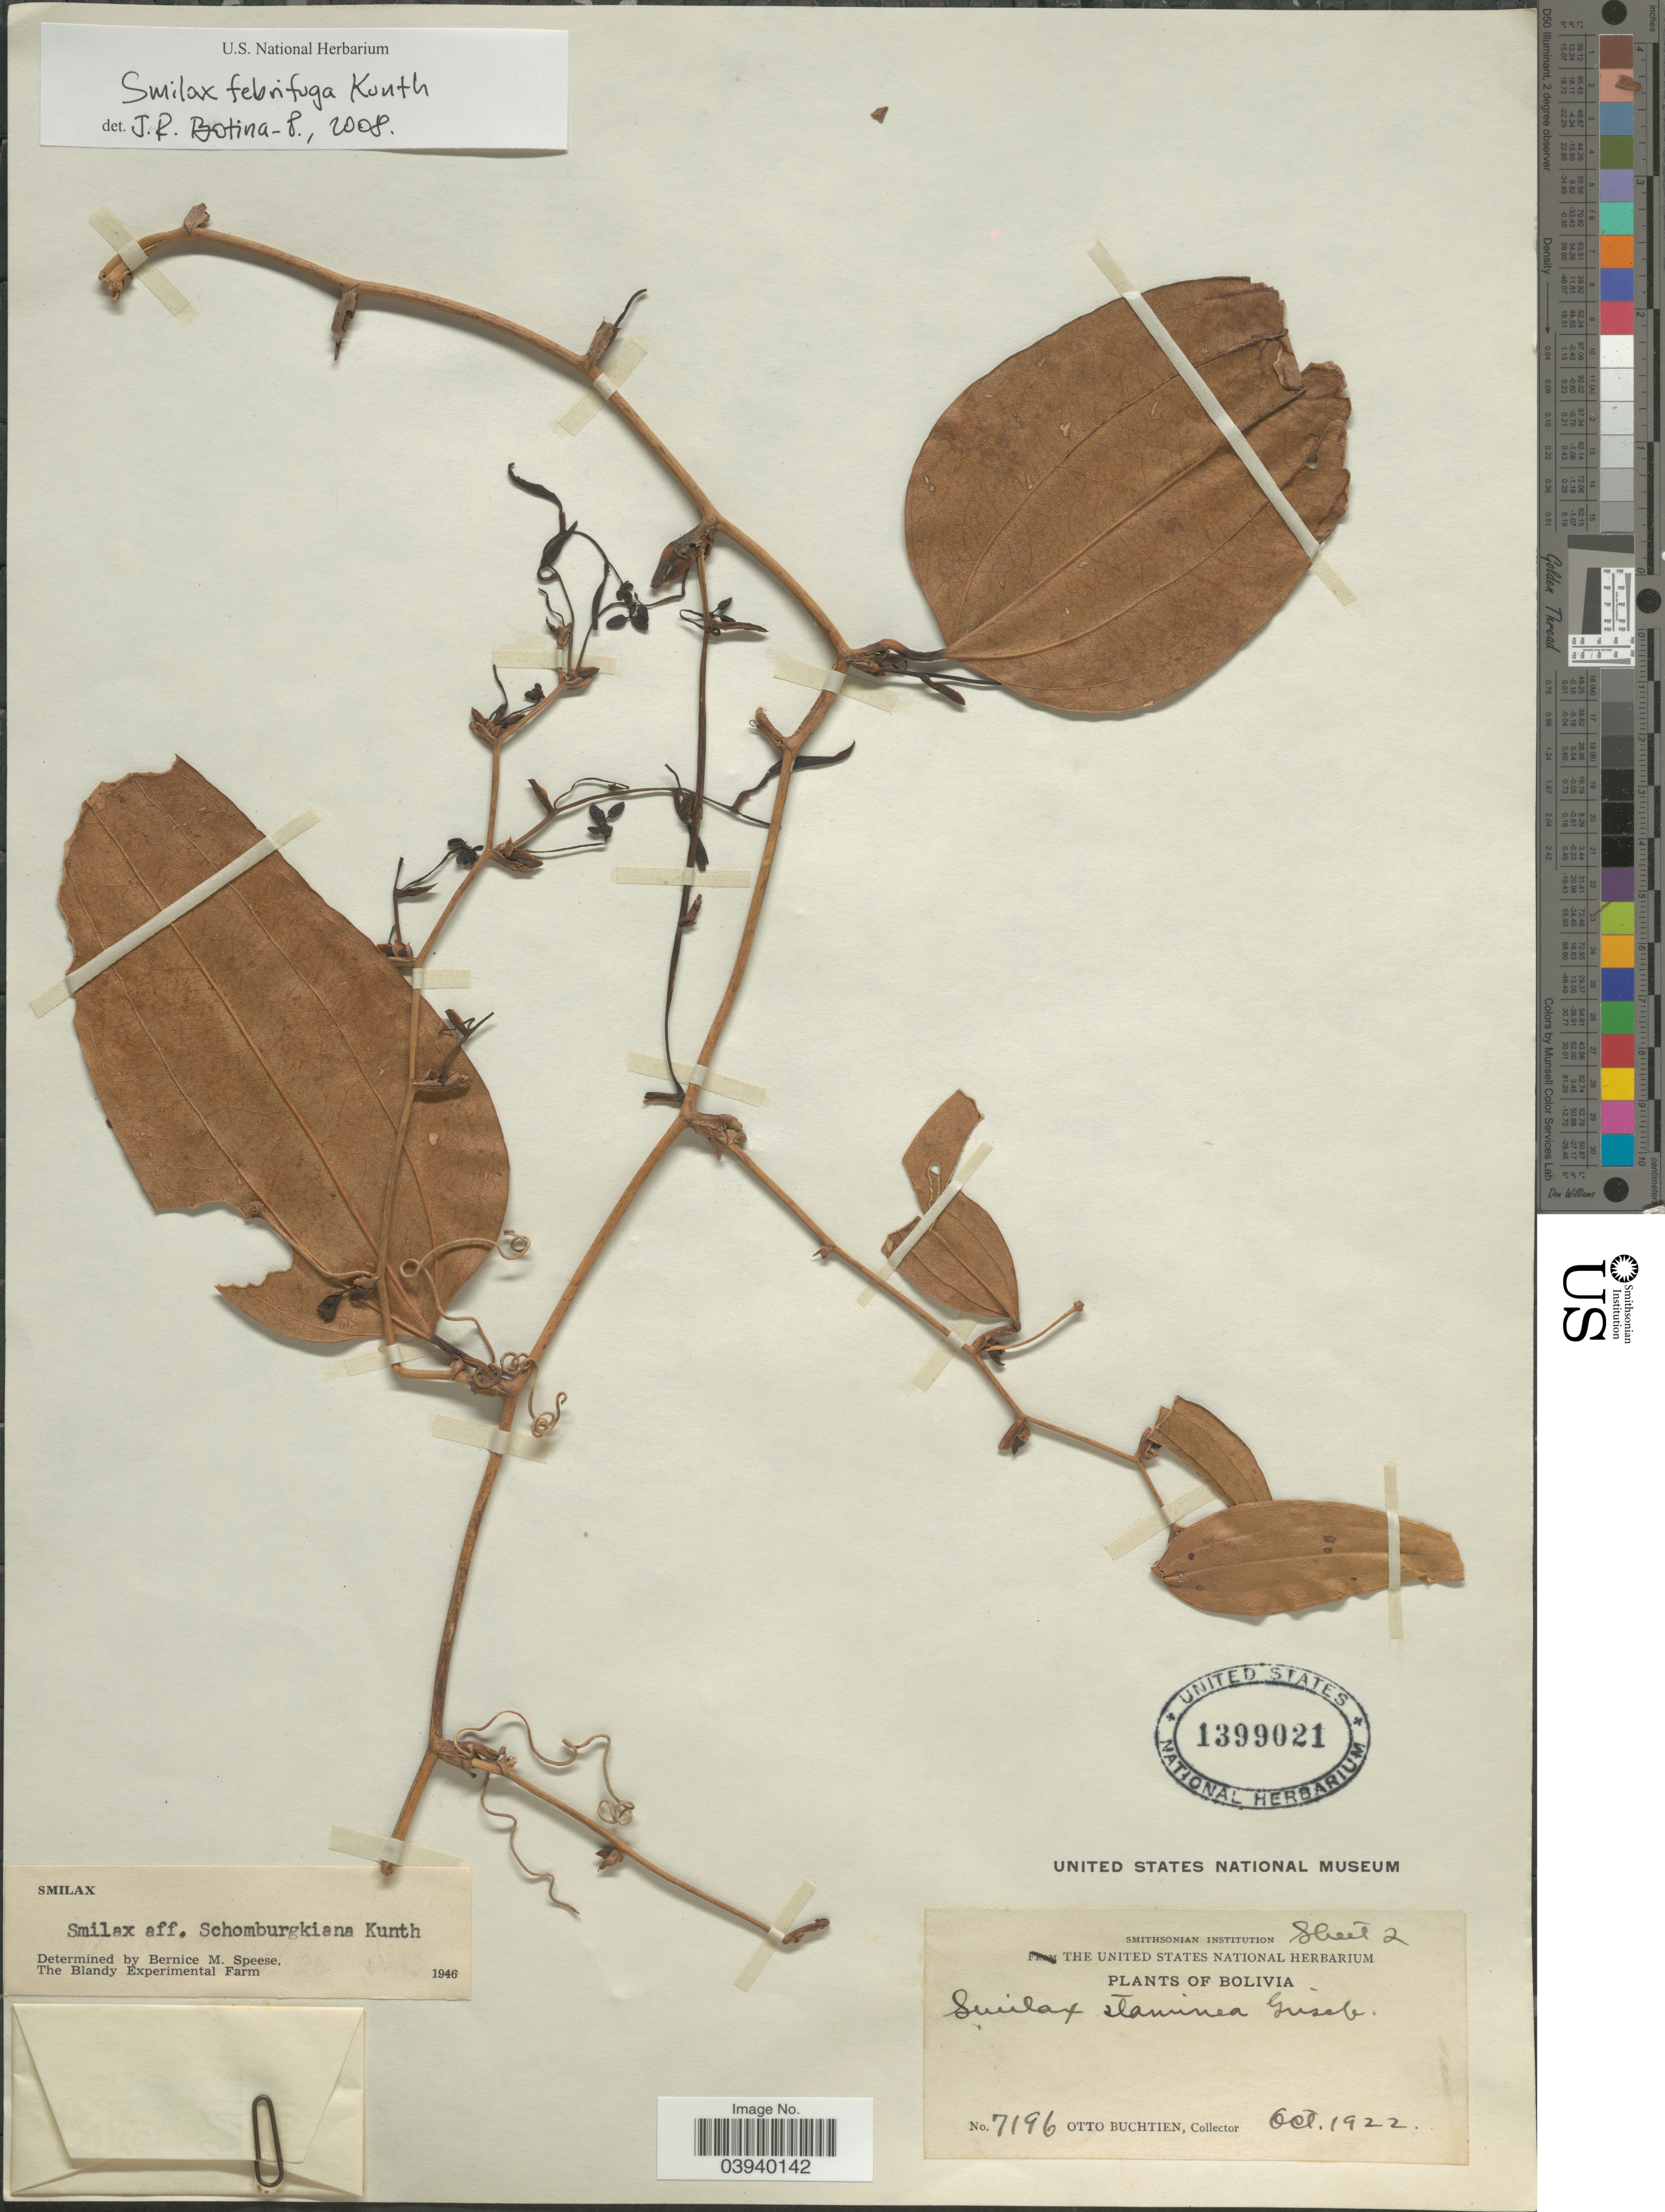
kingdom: Plantae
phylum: Tracheophyta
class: Liliopsida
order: Liliales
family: Smilacaceae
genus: Smilax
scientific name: Smilax febrifuga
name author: Kunth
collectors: O. Buchtien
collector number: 7196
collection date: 1922-10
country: Bolivia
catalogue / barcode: US 1399021